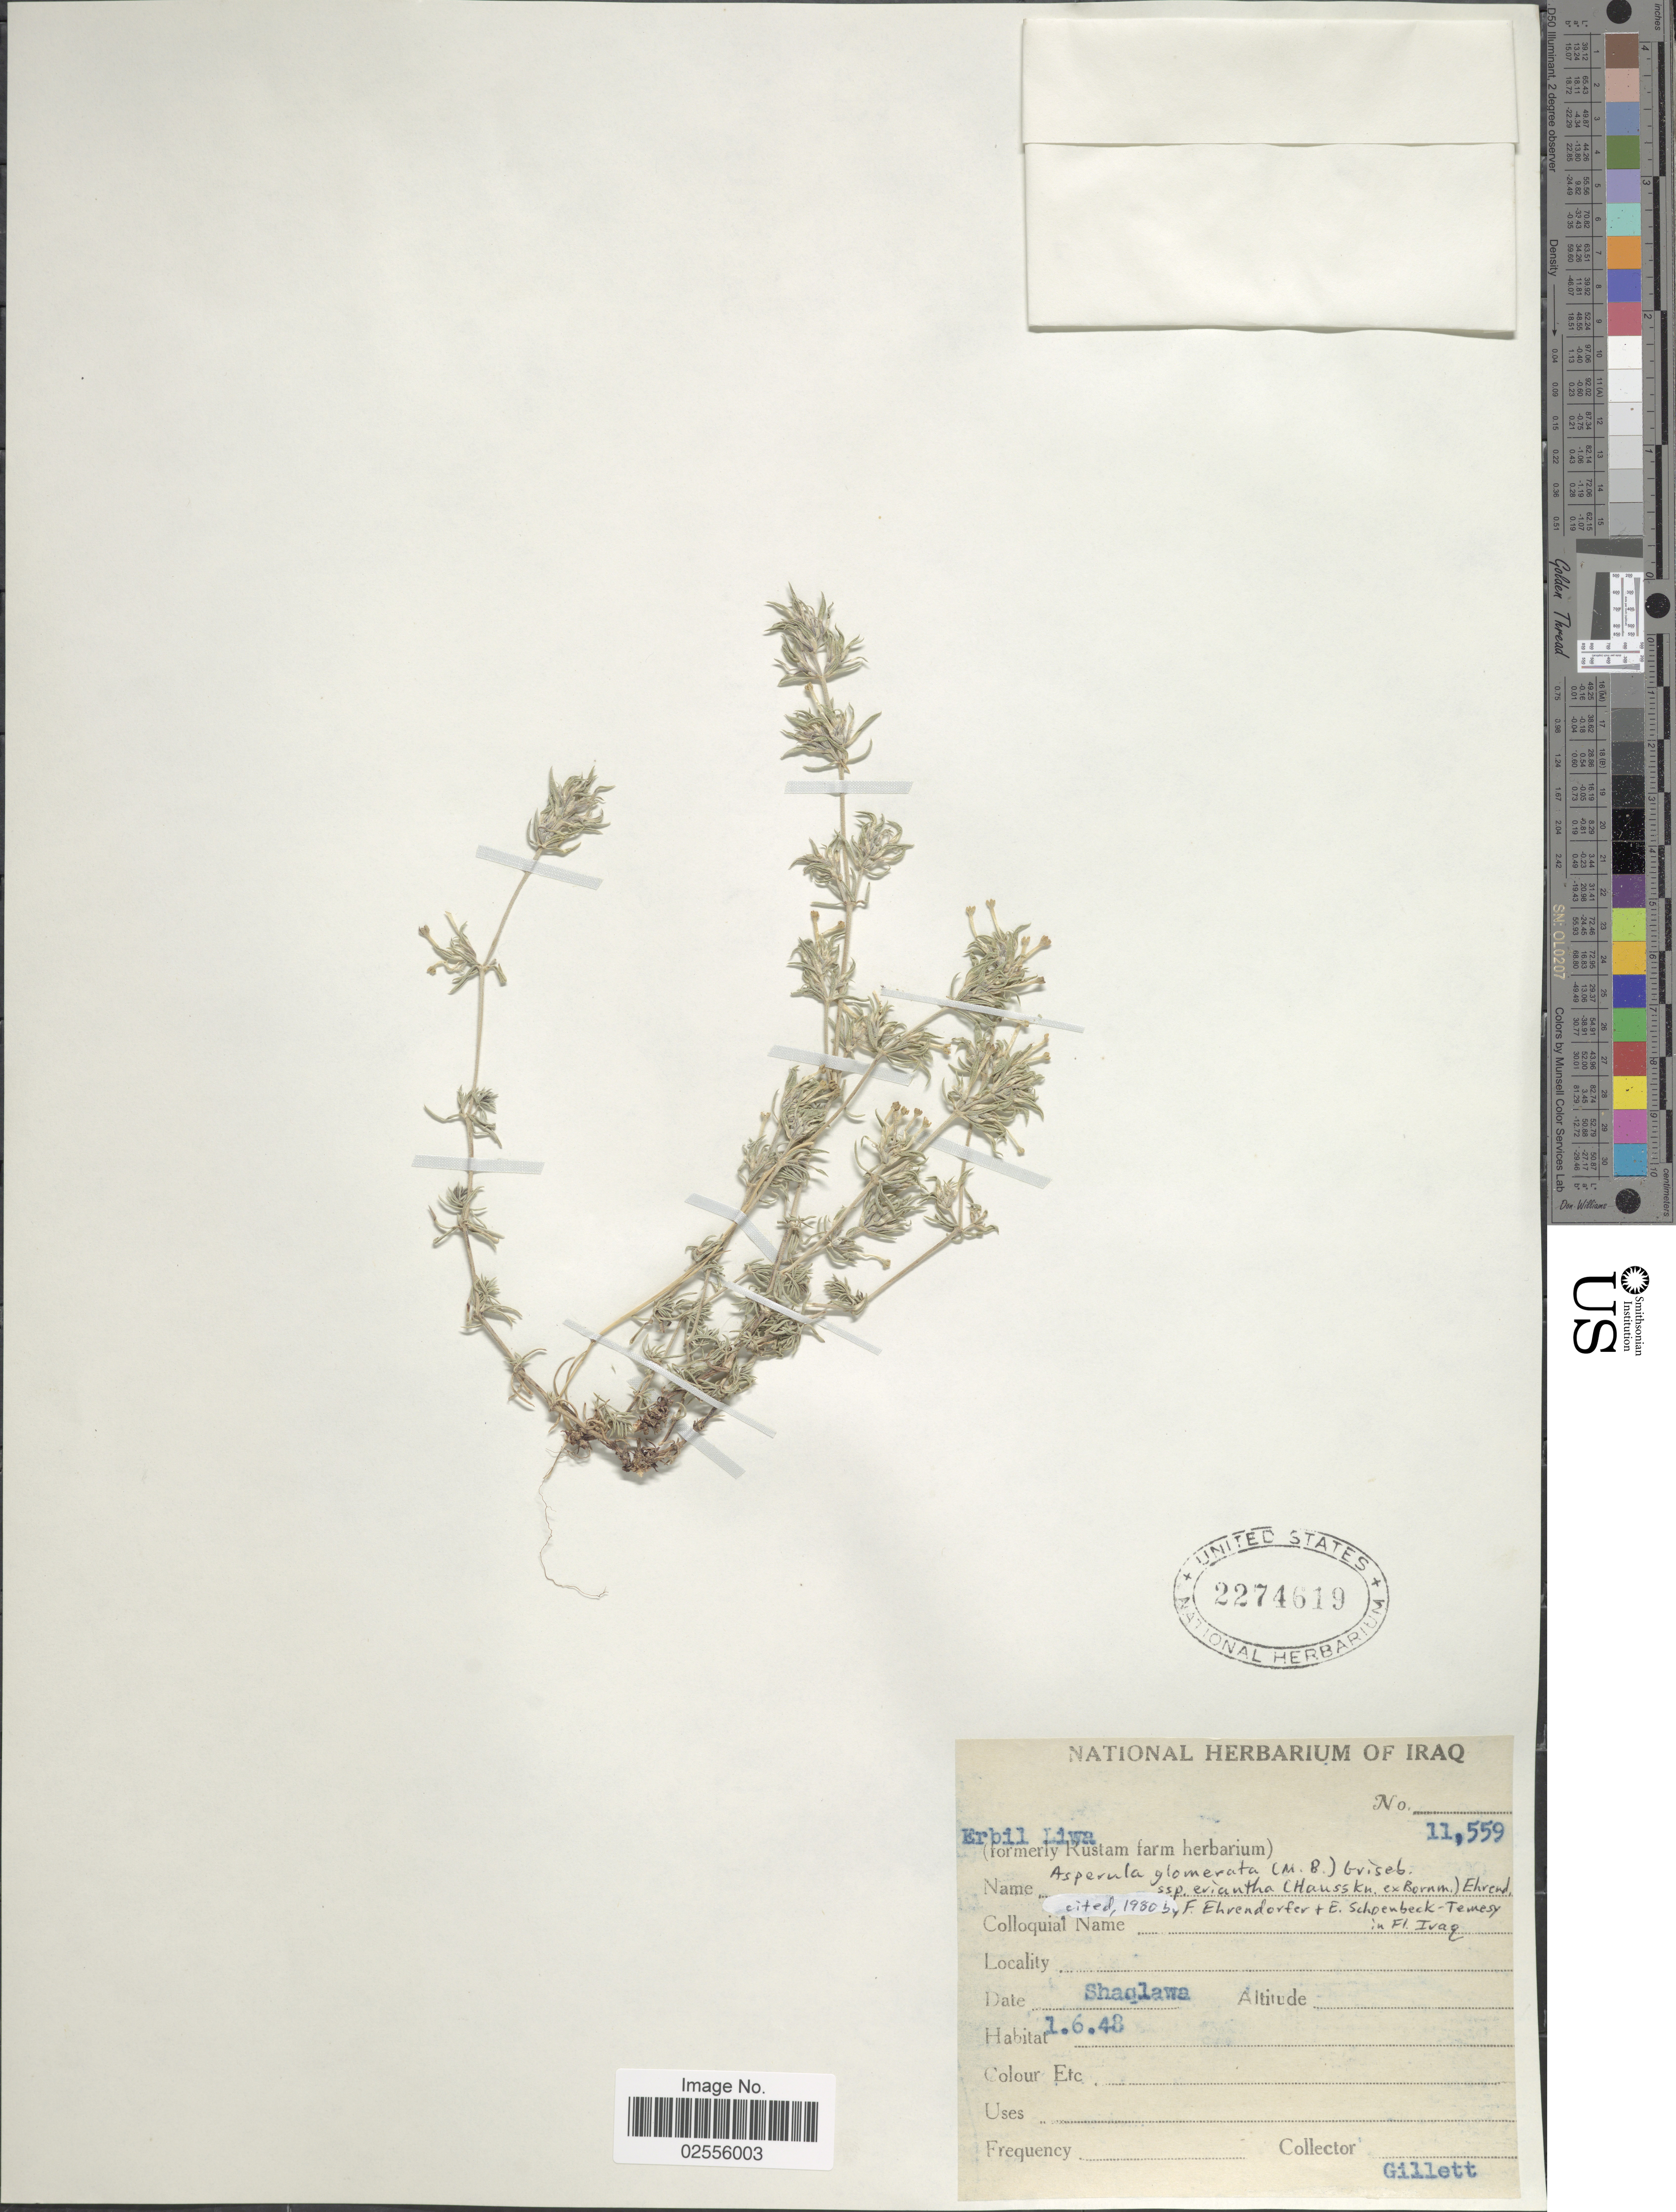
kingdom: Plantae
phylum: Tracheophyta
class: Magnoliopsida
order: Gentianales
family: Rubiaceae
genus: Asperula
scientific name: Asperula glomerata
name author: (M. Bieb.) Griseb.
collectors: Gillett, --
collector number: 11559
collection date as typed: Transcribed d/m/y: 1/6/48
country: Iraq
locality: Erbil Liwa, Shaqlawa.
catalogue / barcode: US 2274619